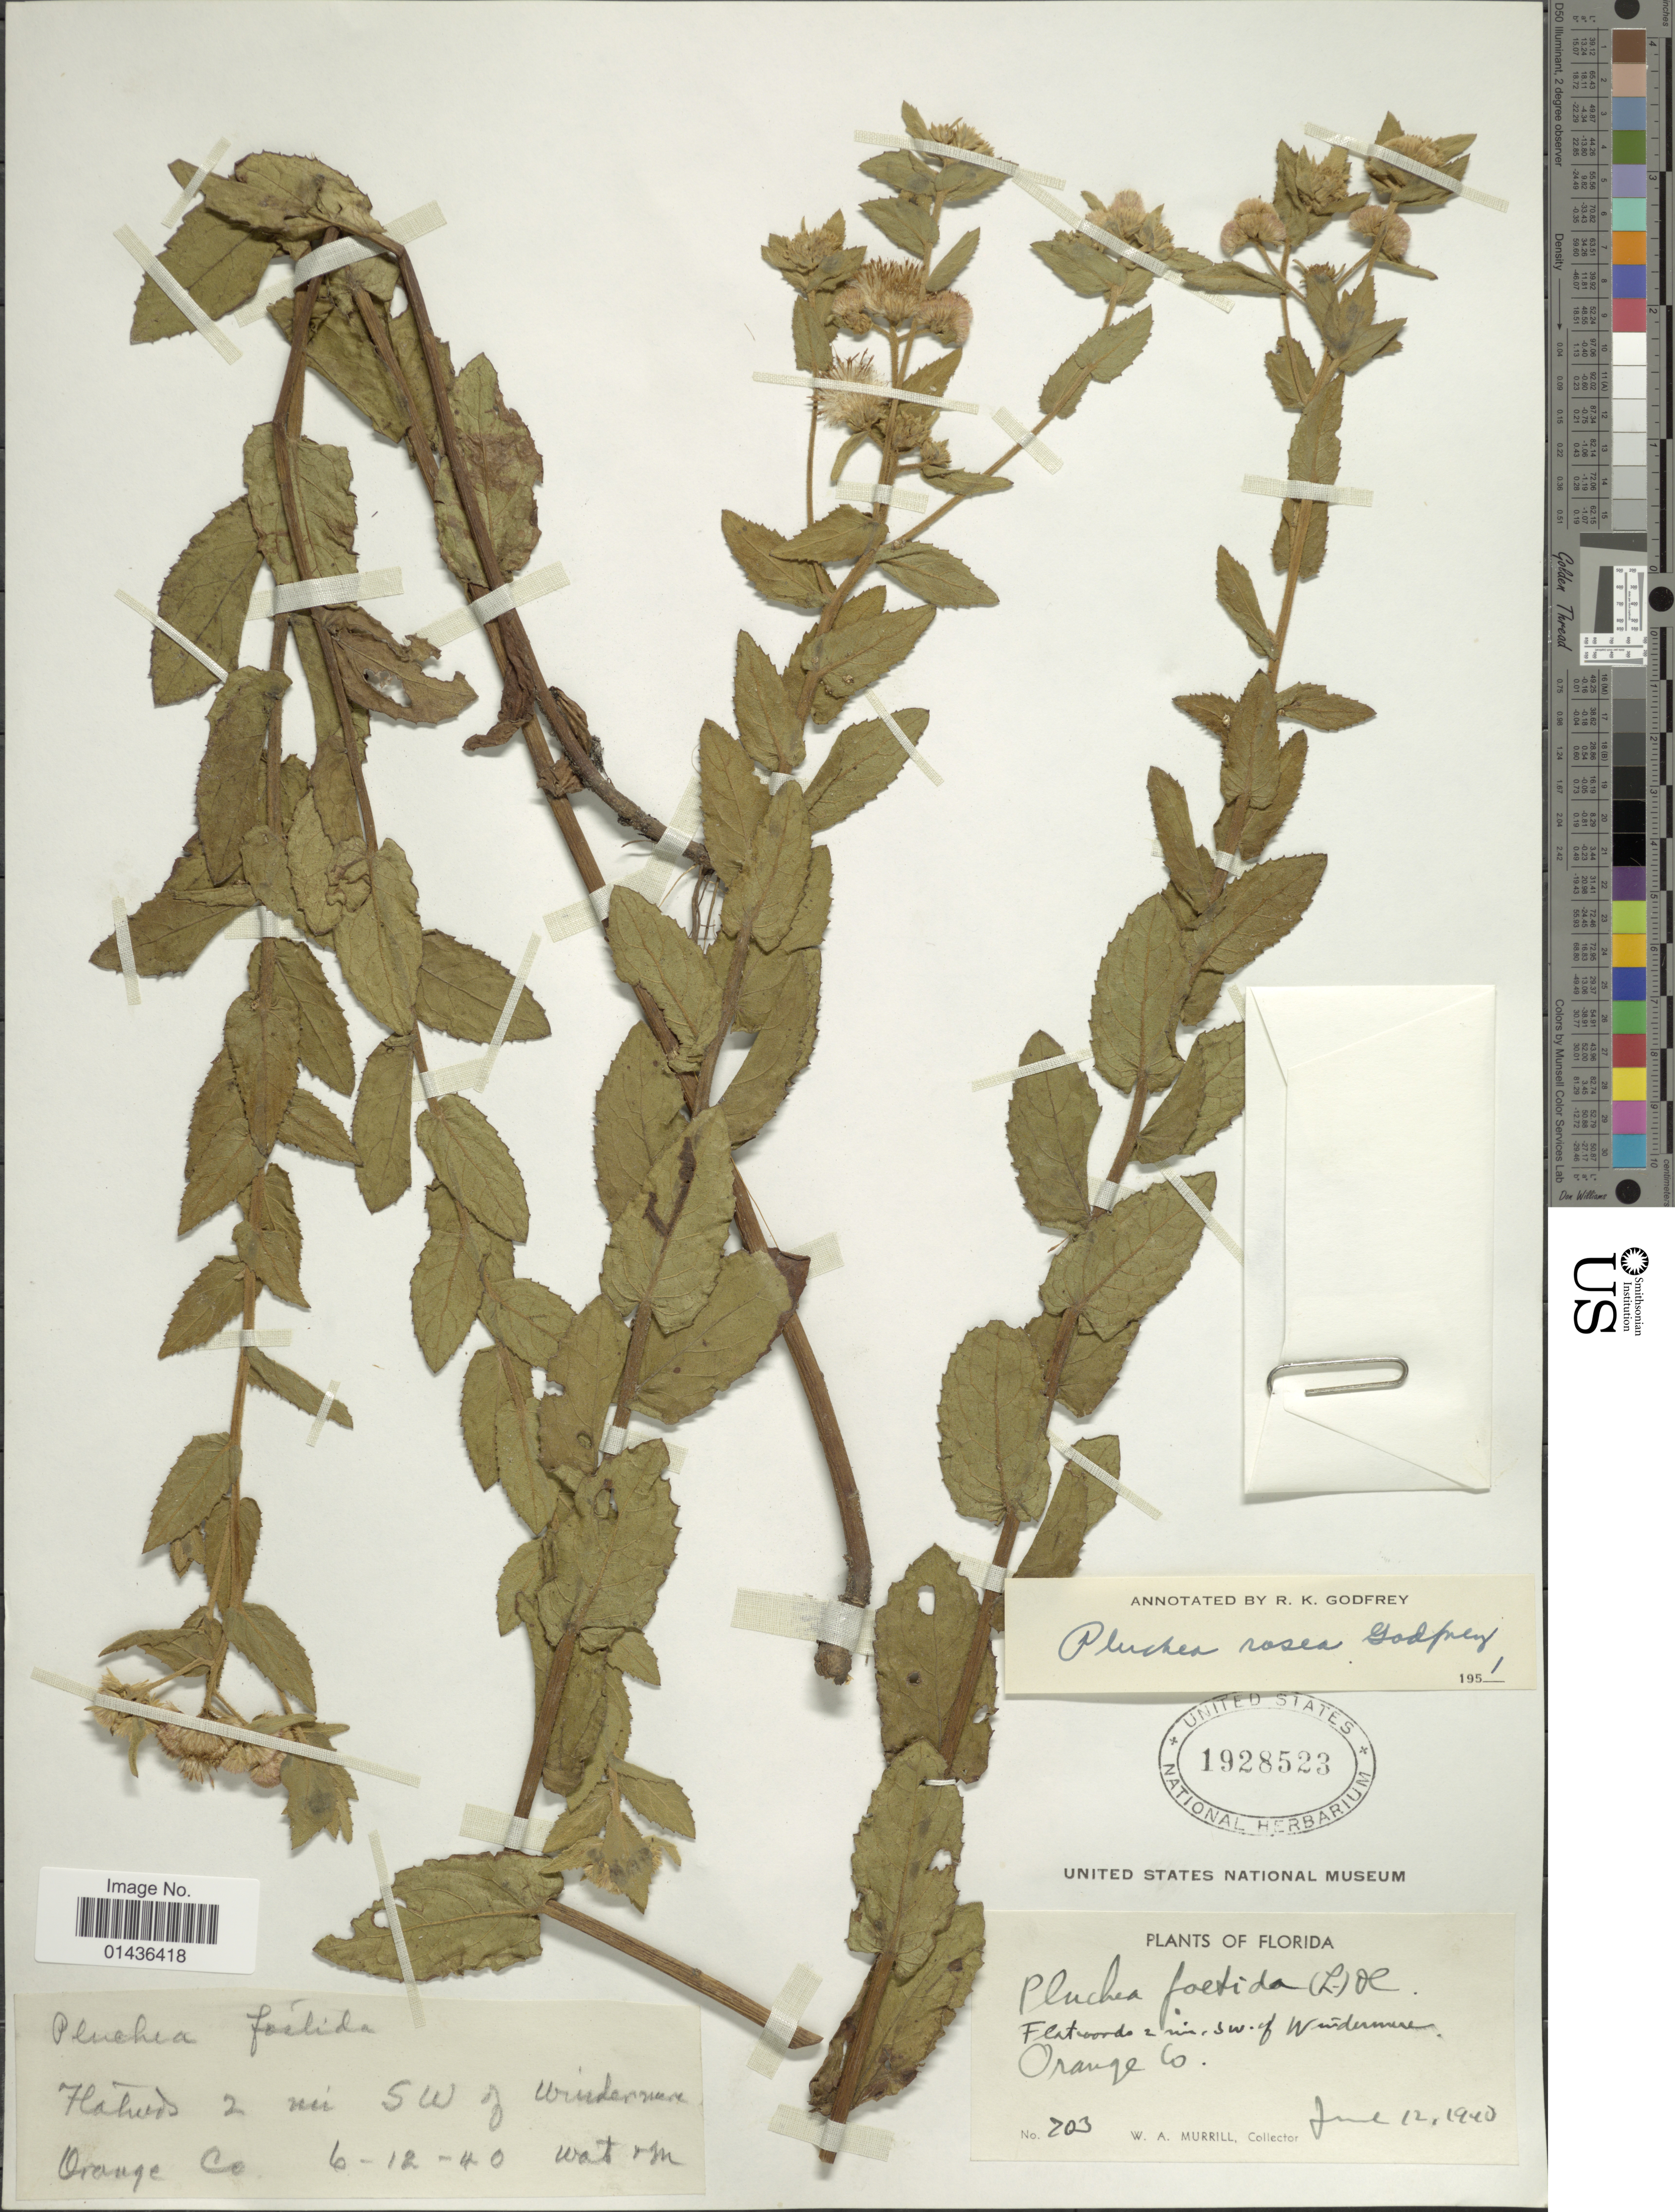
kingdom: Plantae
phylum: Tracheophyta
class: Magnoliopsida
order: Asterales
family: Asteraceae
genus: Pluchea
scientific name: Pluchea rosea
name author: R.K. Godfrey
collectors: W. A. Murrill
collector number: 203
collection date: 1940-06-12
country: United States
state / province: Florida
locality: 2 mi. SW of Windermere, Orange Co.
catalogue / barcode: US 1928523